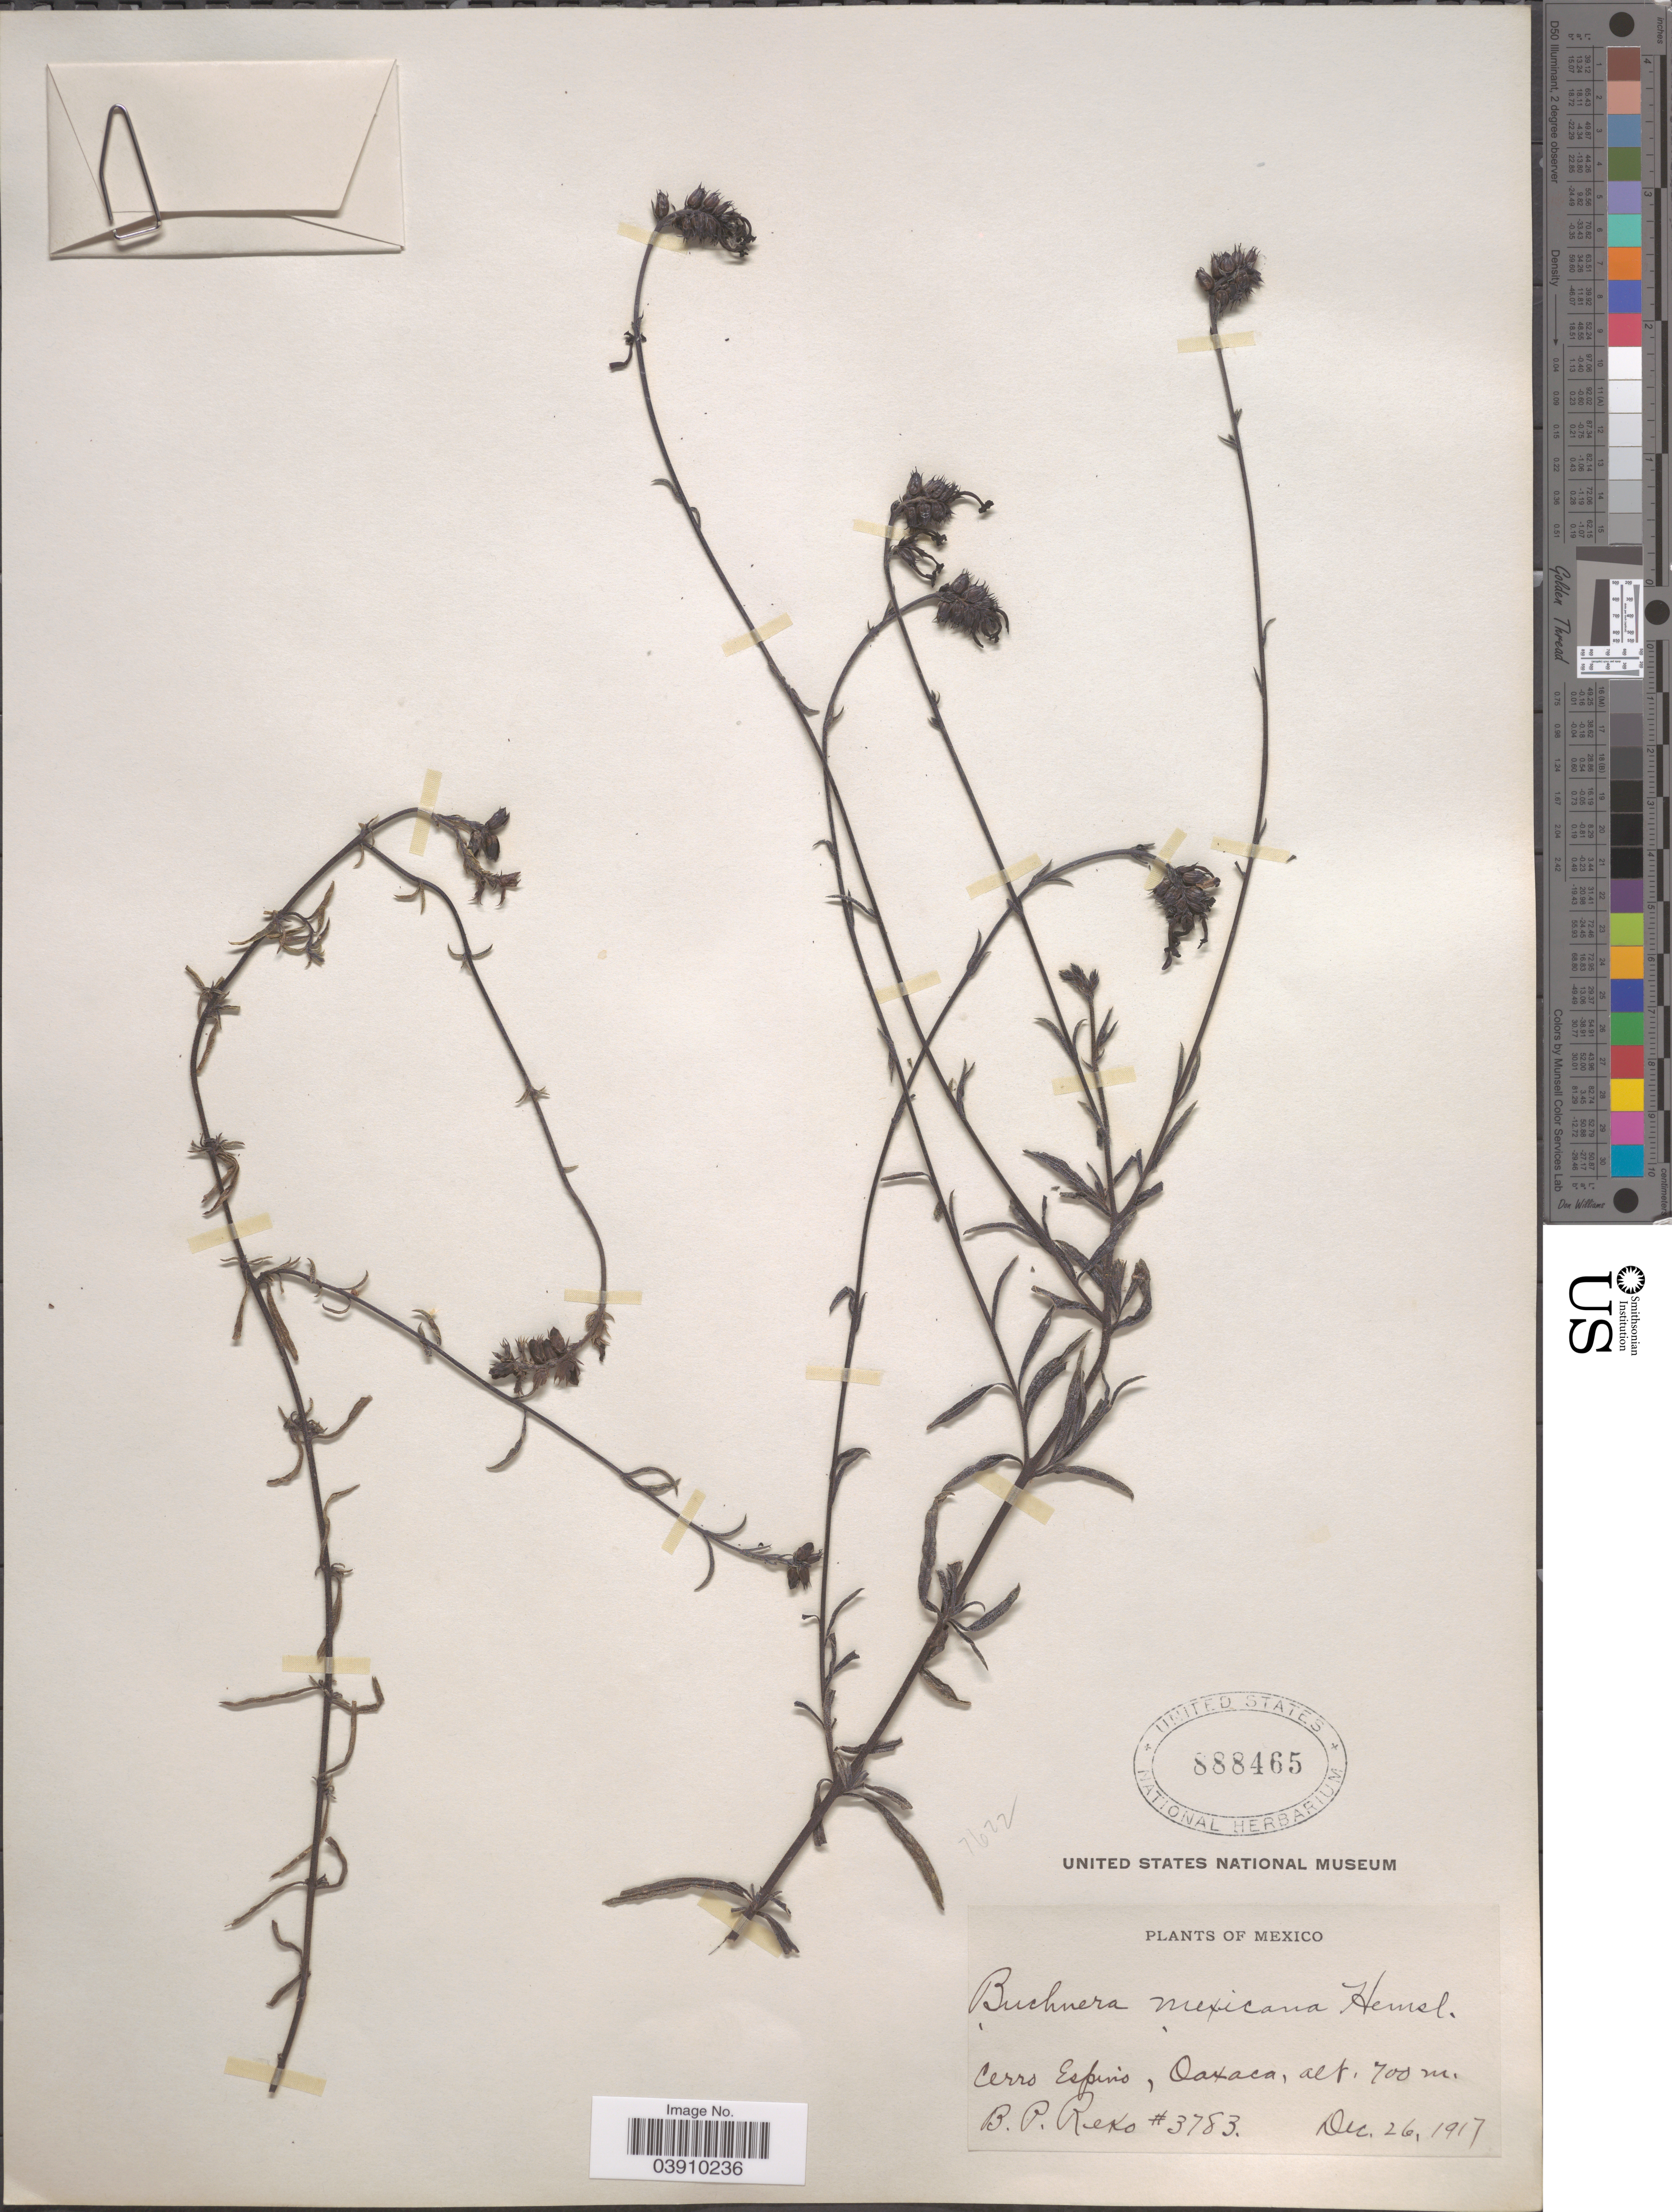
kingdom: Plantae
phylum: Tracheophyta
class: Magnoliopsida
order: Lamiales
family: Orobanchaceae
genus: Buchnera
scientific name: Buchnera pusilla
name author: Kunth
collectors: B. P. Reko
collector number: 3783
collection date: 1917-12-26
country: Mexico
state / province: Oaxaca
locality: Cerro Espino.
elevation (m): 700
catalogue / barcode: US 888465